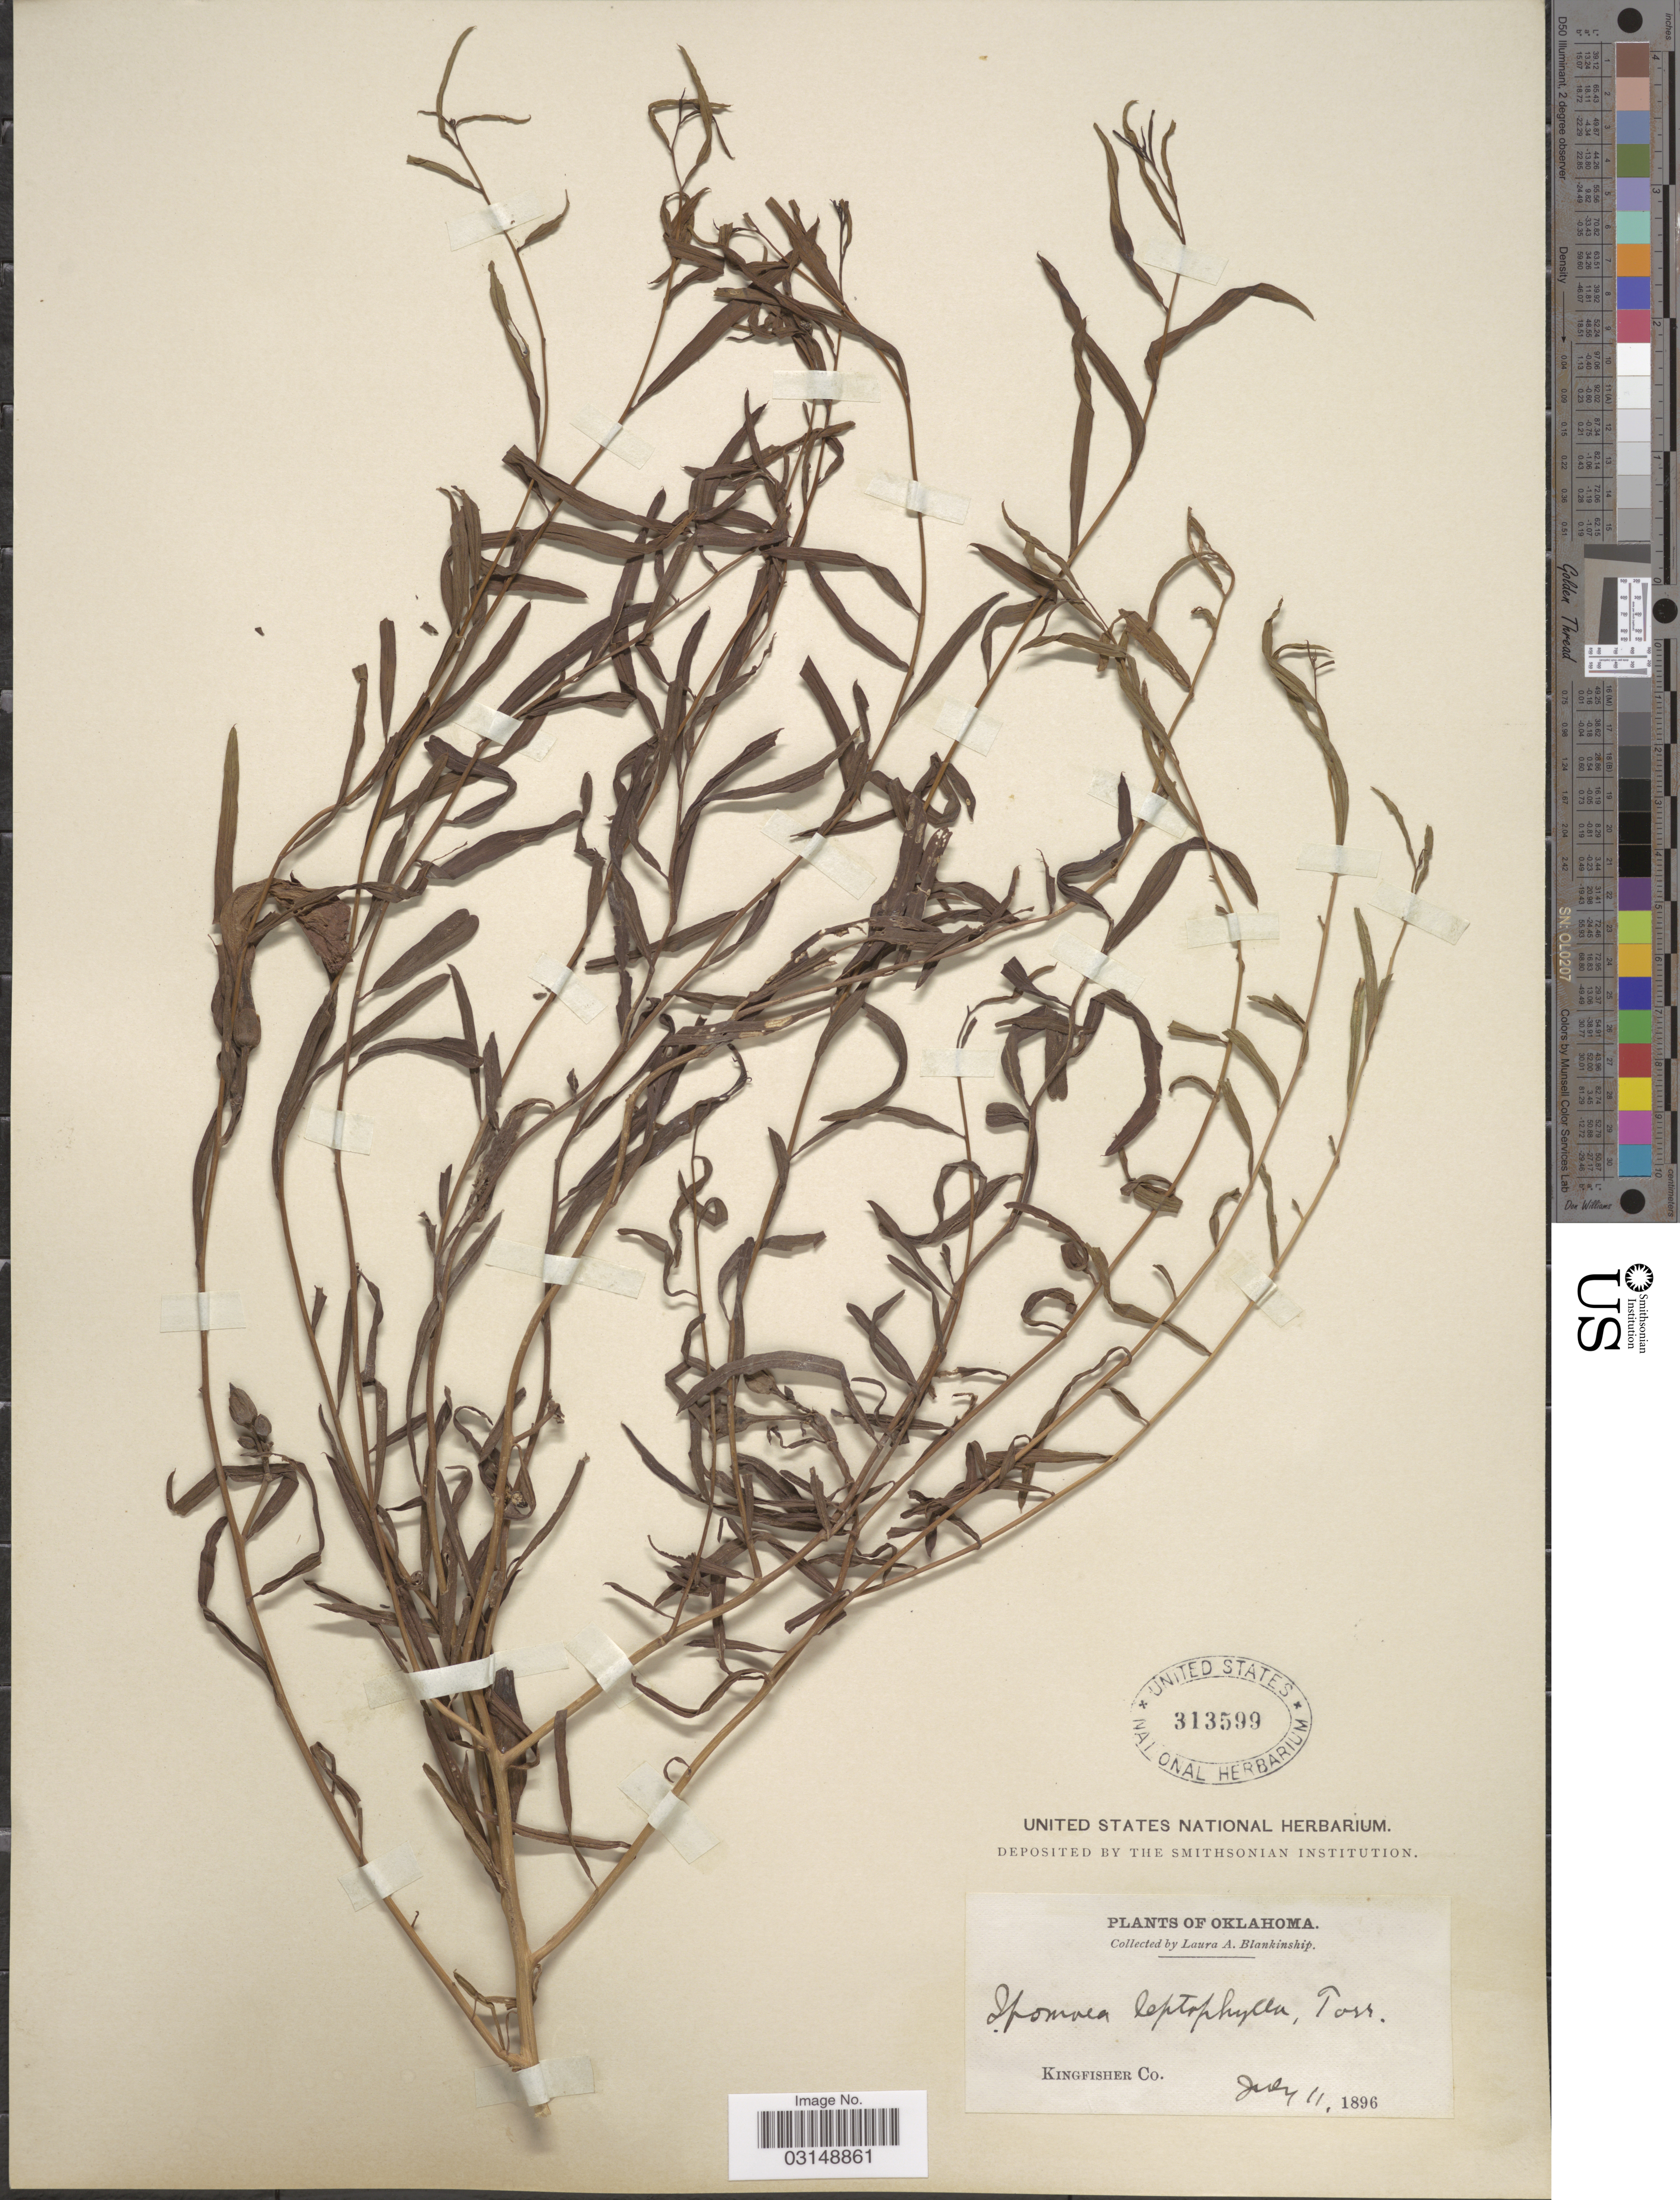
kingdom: Plantae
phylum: Tracheophyta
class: Magnoliopsida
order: Solanales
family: Convolvulaceae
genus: Ipomoea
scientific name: Ipomoea leptophylla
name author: Torr.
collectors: L. A. Blankinship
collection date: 1896-07-11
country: United States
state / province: Oklahoma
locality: Kingfisher Co.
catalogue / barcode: US 313599